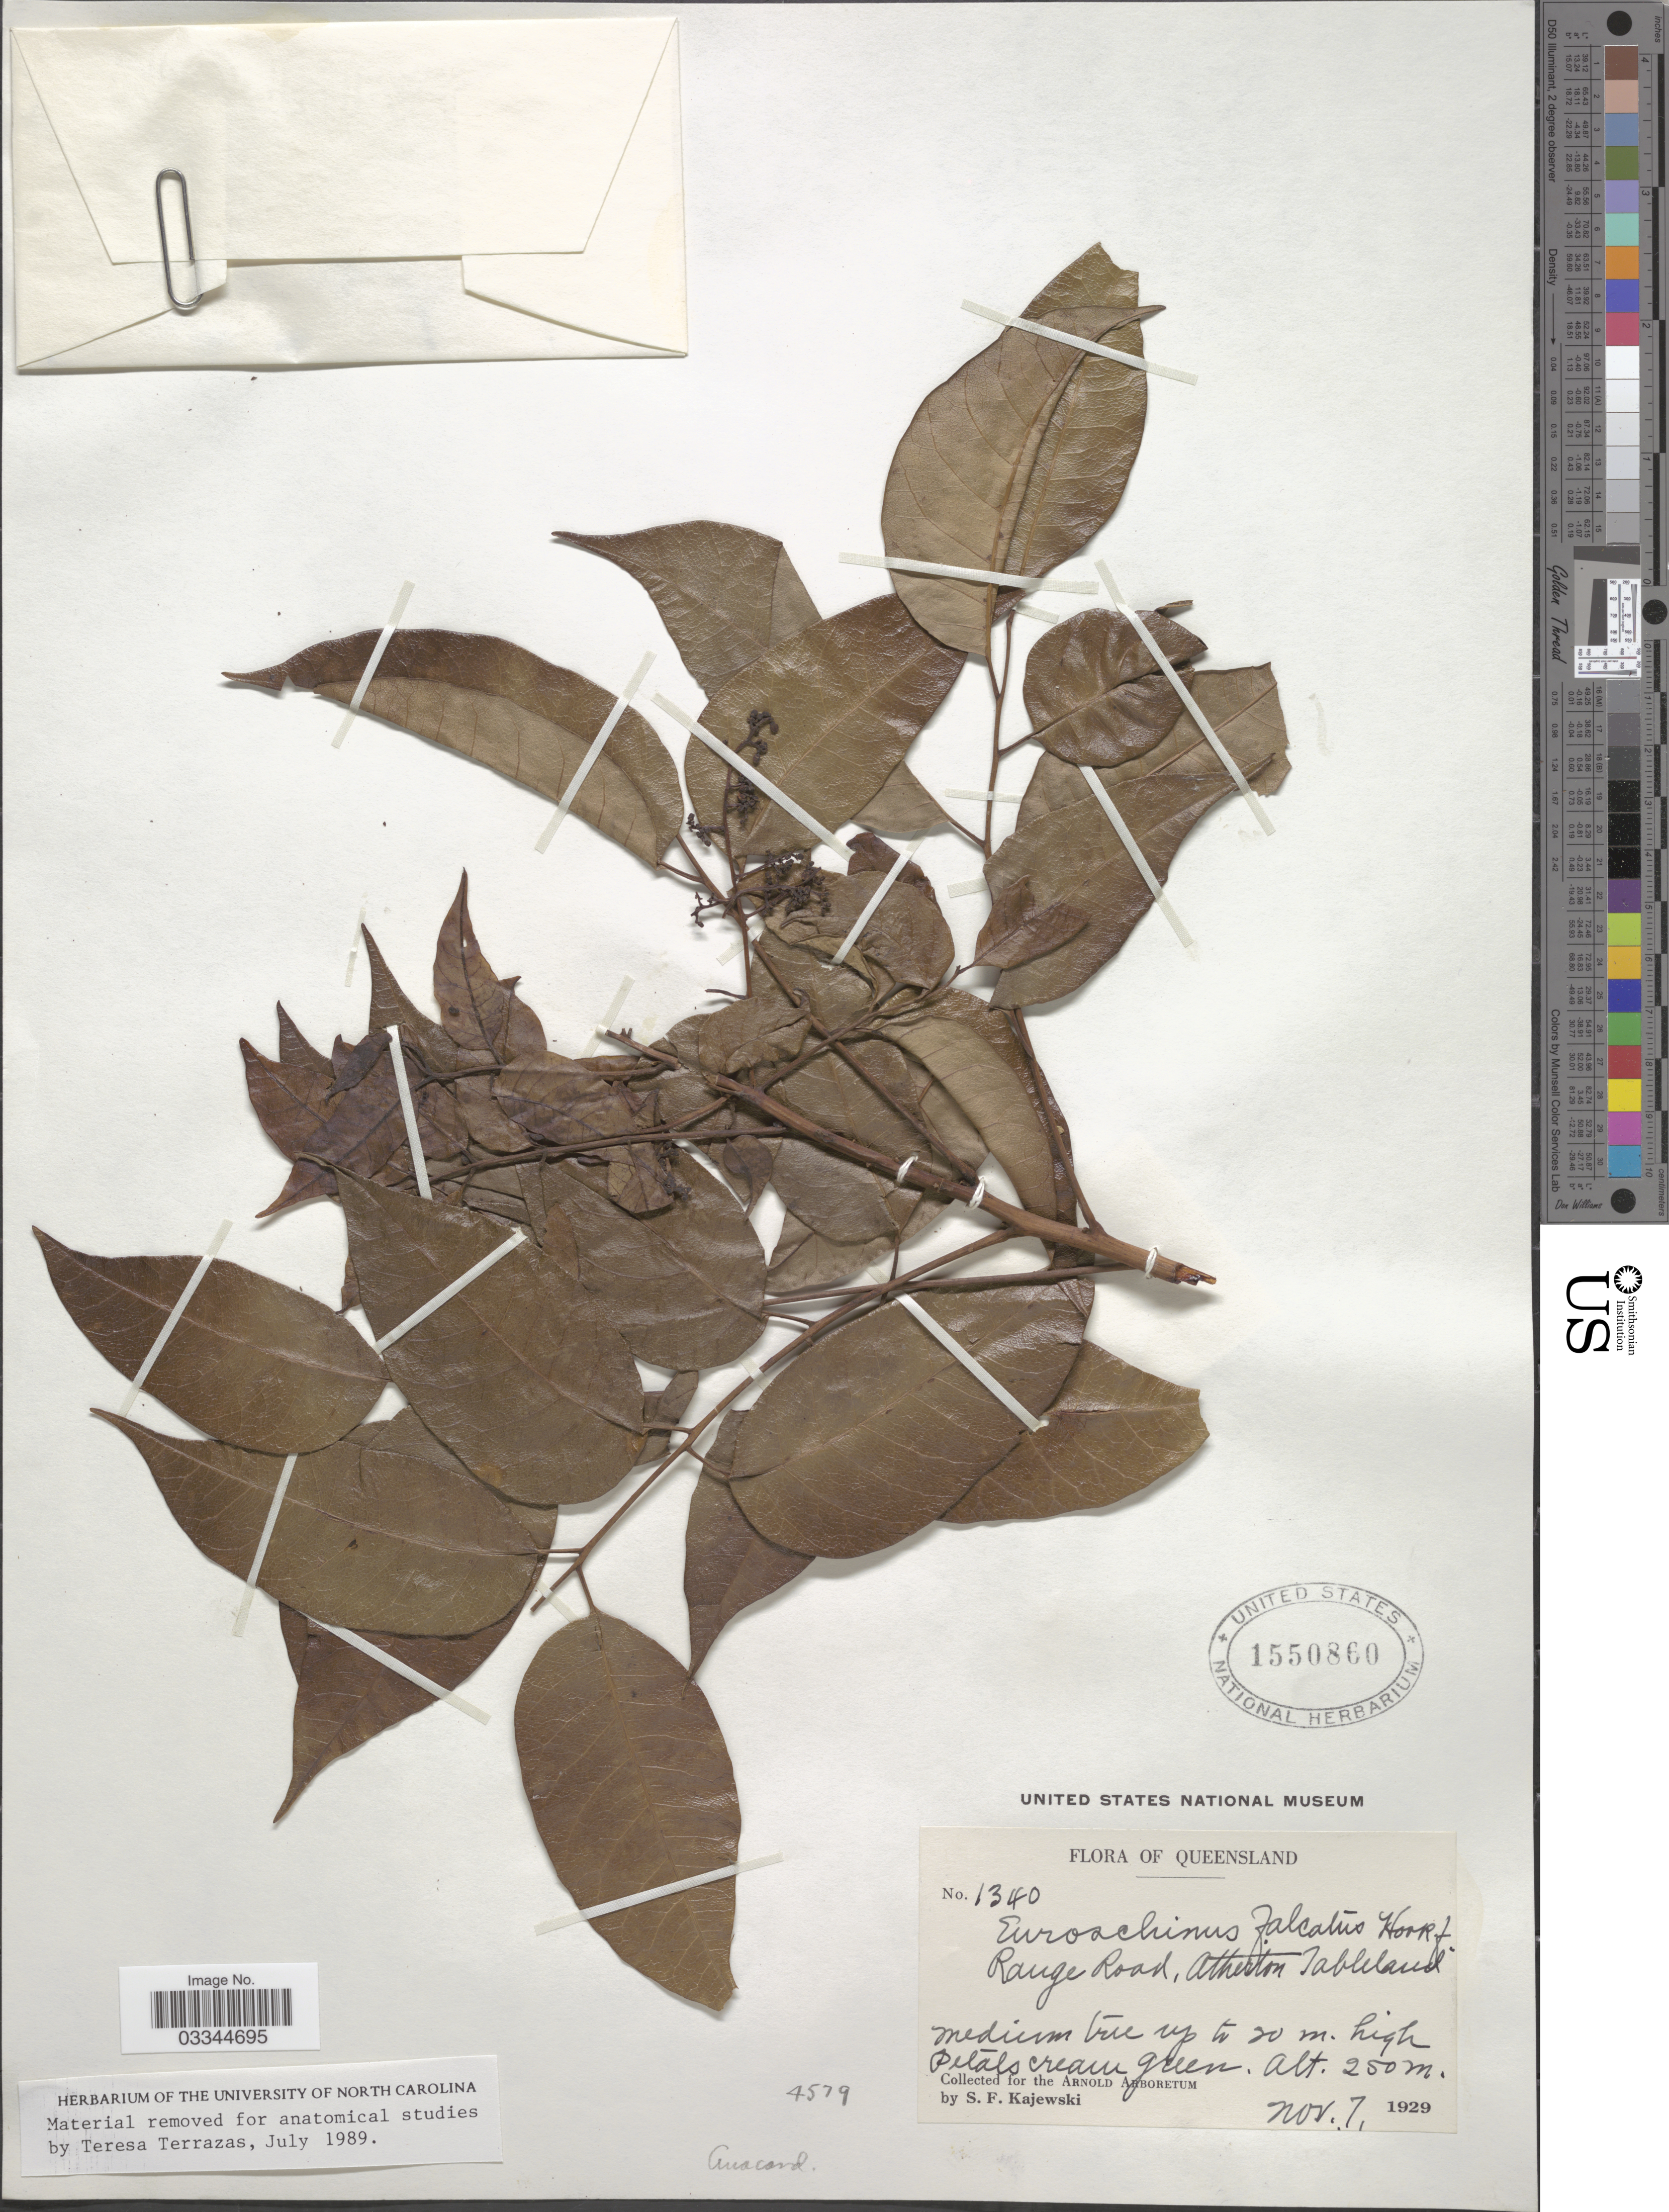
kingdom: Plantae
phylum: Tracheophyta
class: Magnoliopsida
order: Sapindales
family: Anacardiaceae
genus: Euroschinus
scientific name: Euroschinus falcatus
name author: Hook. f.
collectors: S. Kajewski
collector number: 1340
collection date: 1929-11-07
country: Australia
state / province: Queensland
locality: Range Road, Atherton Tableland.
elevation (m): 250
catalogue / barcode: US 1550860